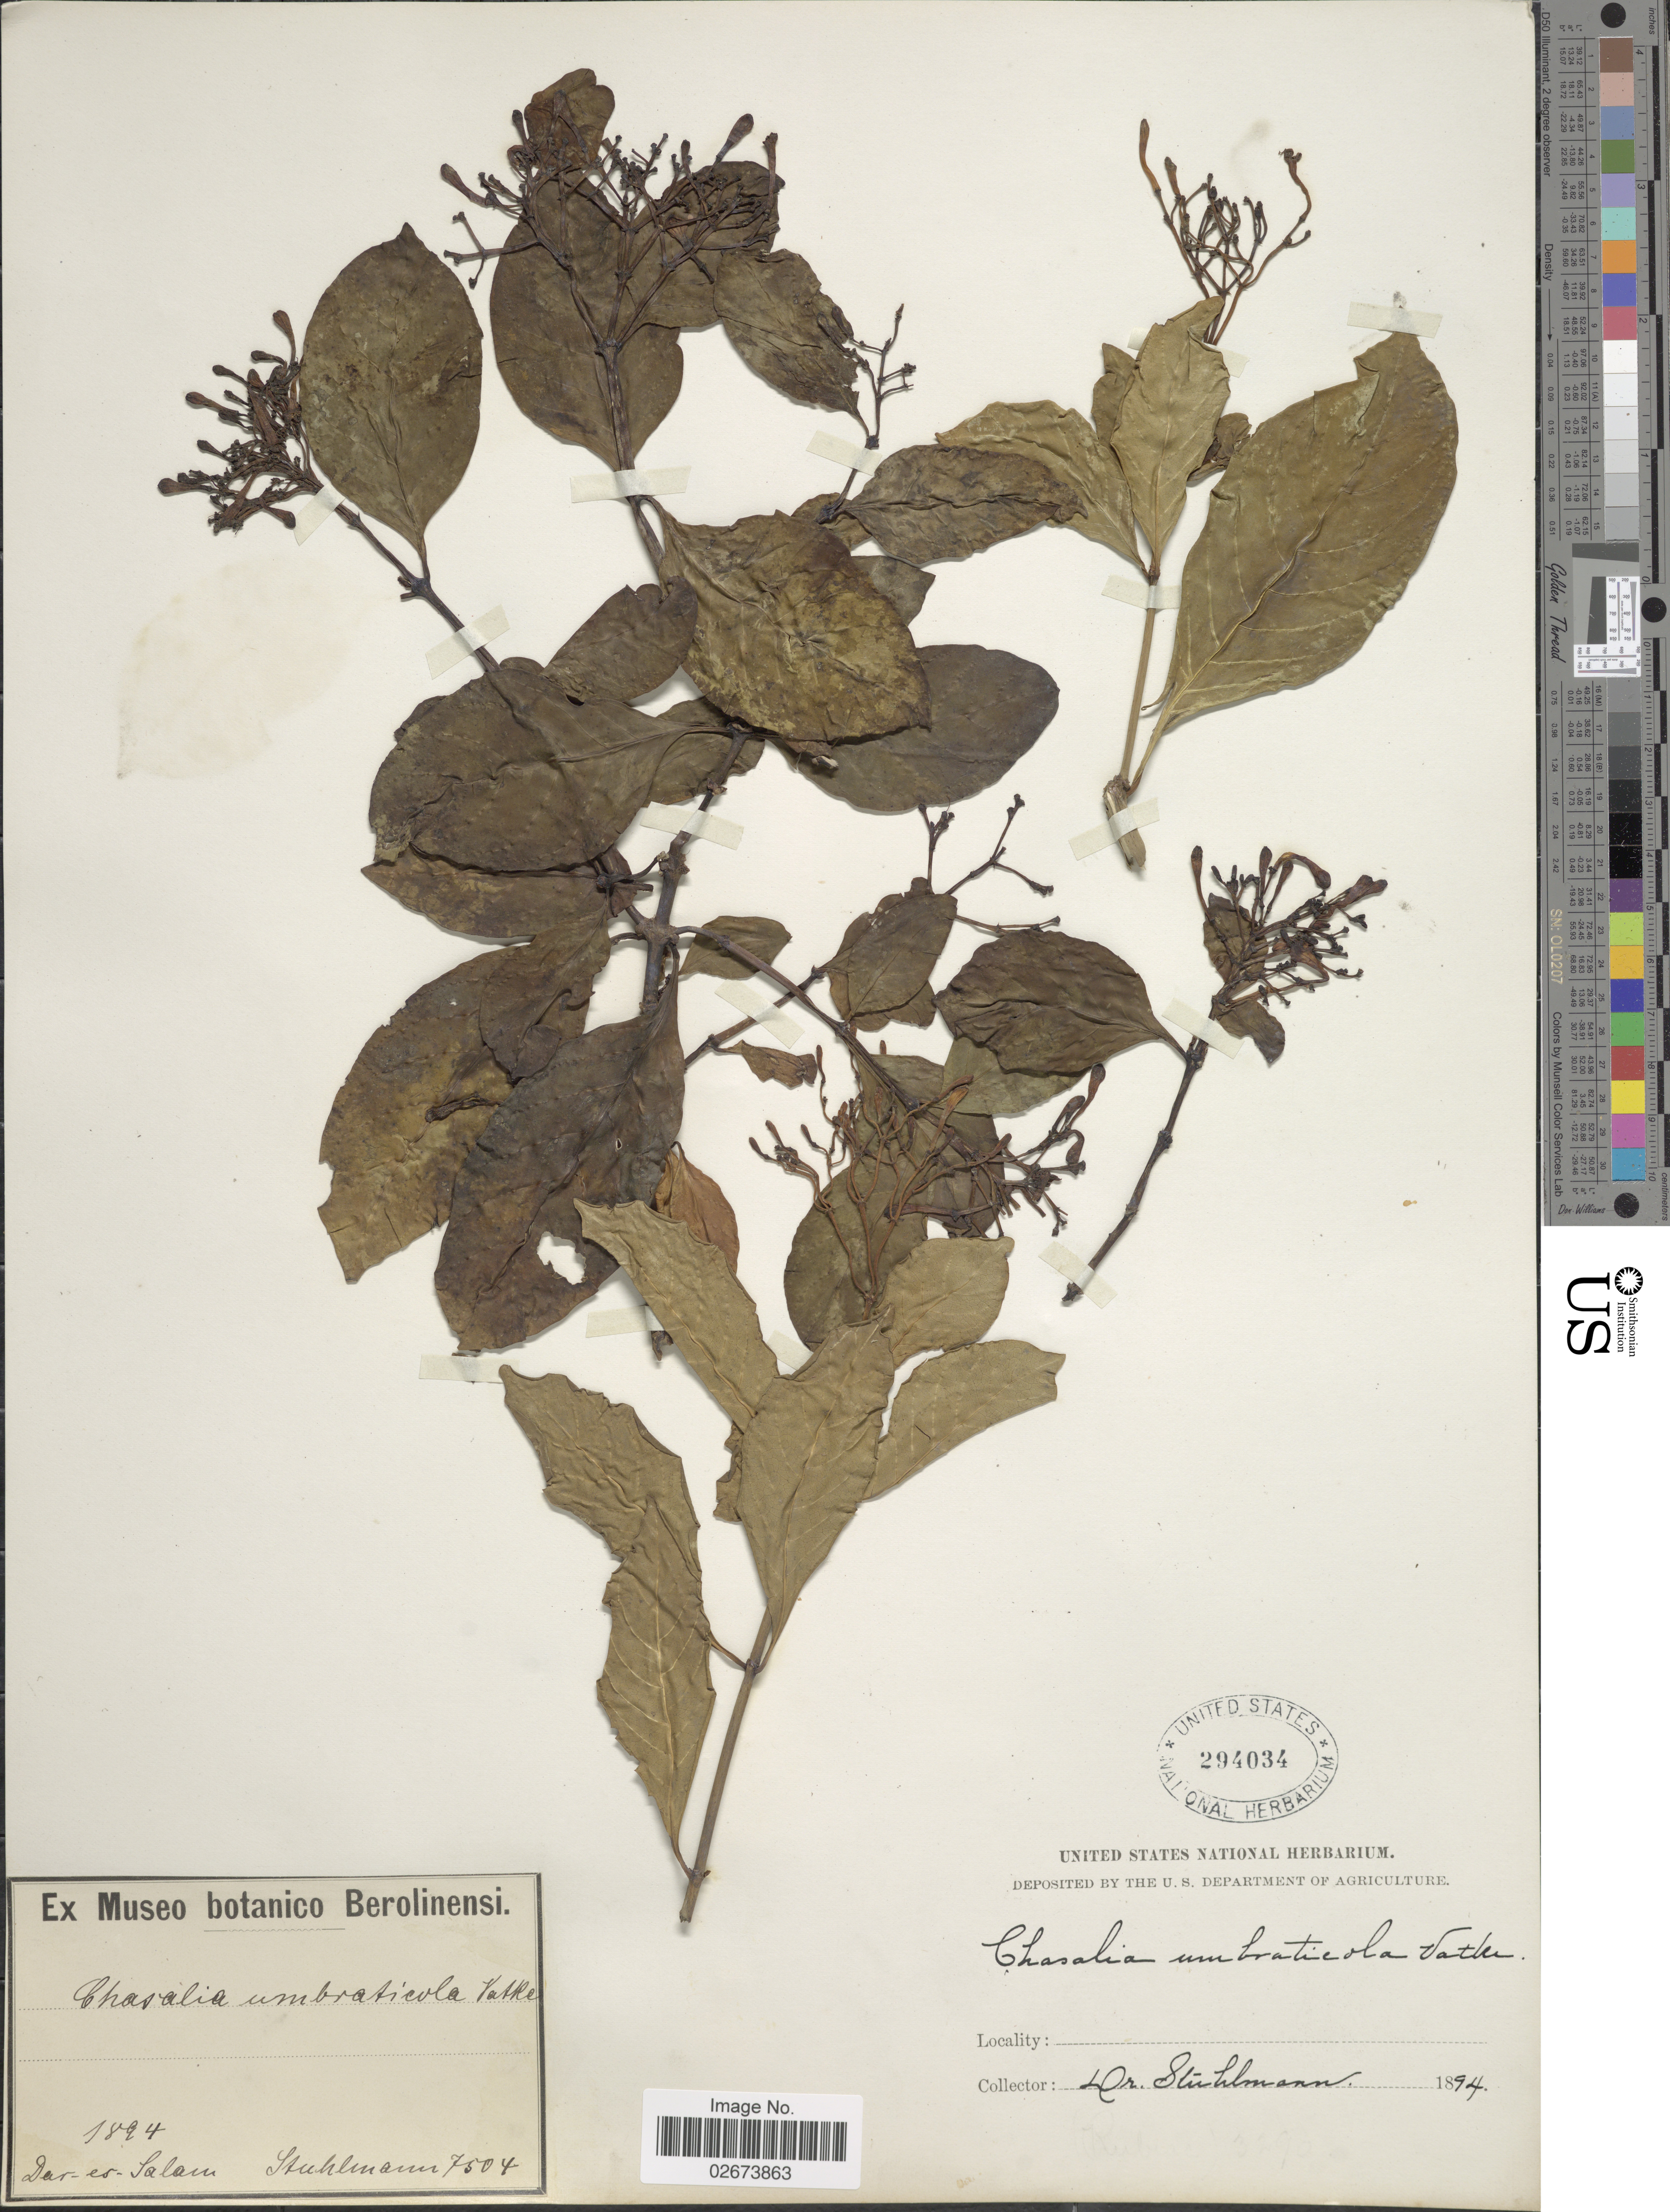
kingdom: Plantae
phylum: Tracheophyta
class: Magnoliopsida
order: Gentianales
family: Rubiaceae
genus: Chassalia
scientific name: Chassalia umbraticola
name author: Vatke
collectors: -. Stuhlmann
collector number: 7504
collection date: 1894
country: Tanzania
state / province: Dar es Salaam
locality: Dar-es-Salam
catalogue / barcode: US 294034